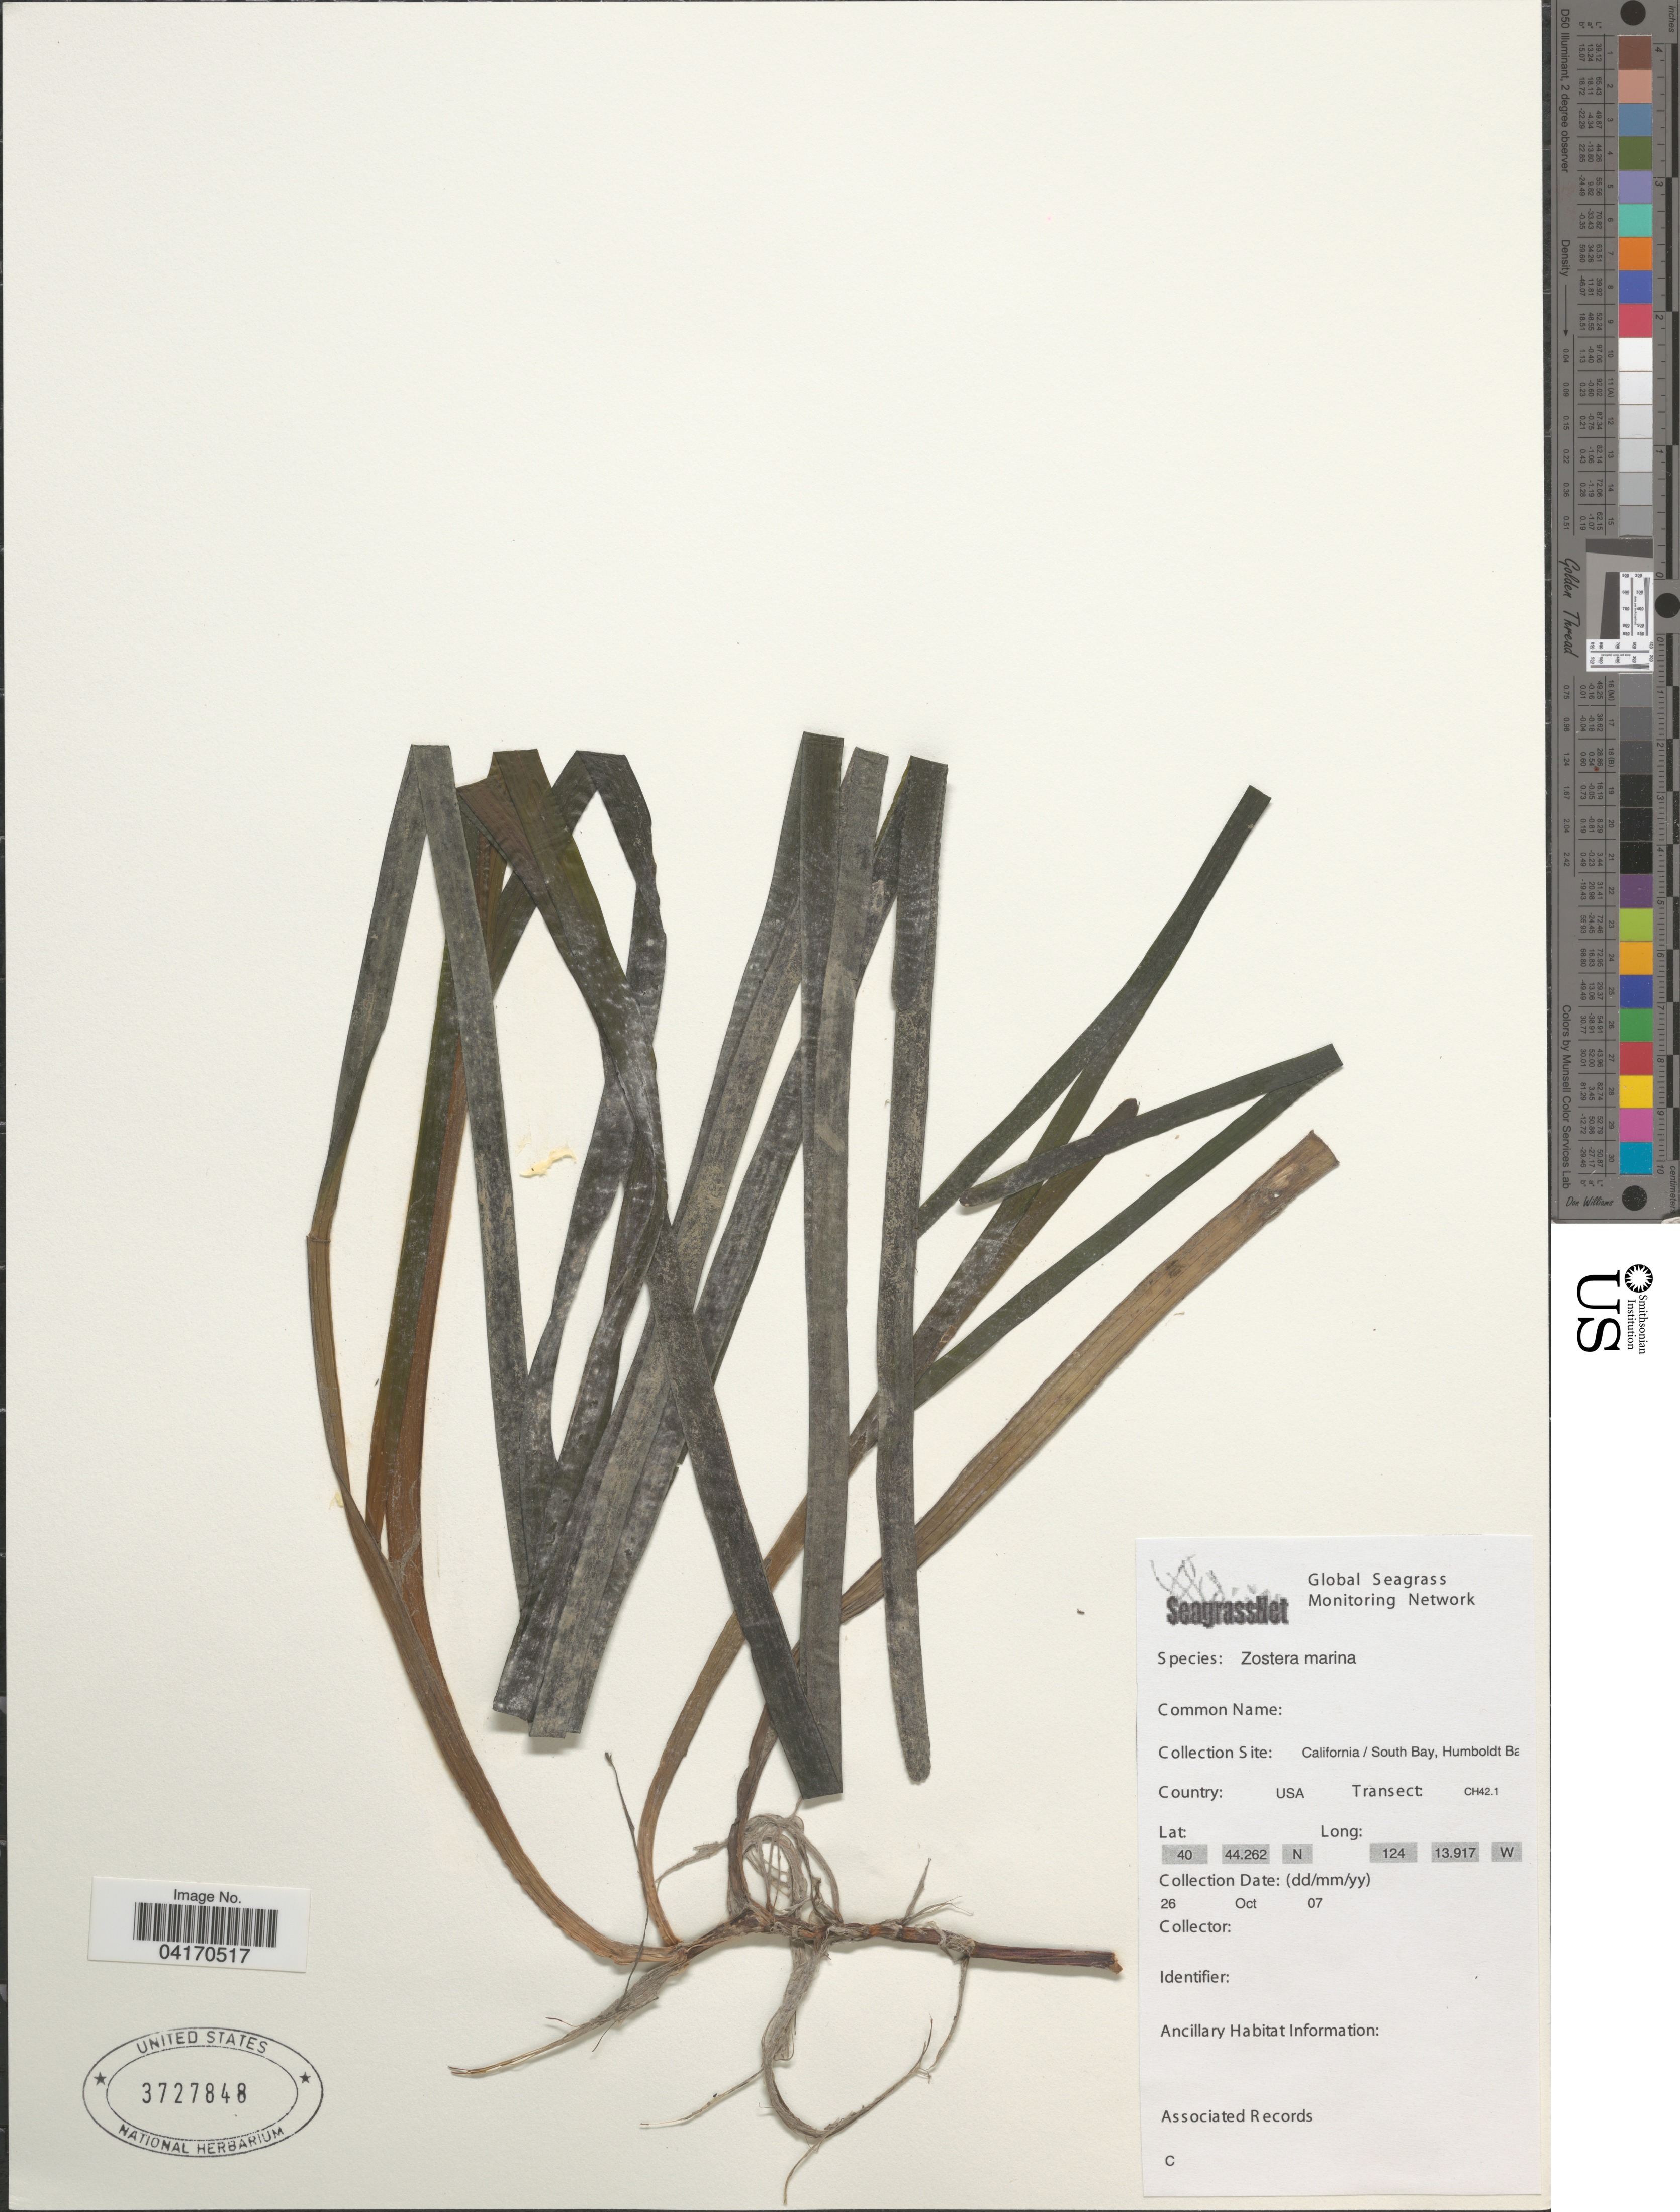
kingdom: Plantae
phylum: Tracheophyta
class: Liliopsida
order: Alismatales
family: Zosteraceae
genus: Zostera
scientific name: Zostera marina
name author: L.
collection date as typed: Transcribed d/m/y: 26/10/7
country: United States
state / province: California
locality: Collection Site: California / South Bay, Humboldt Ba. Transect: CH42.1.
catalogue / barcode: US 3727848